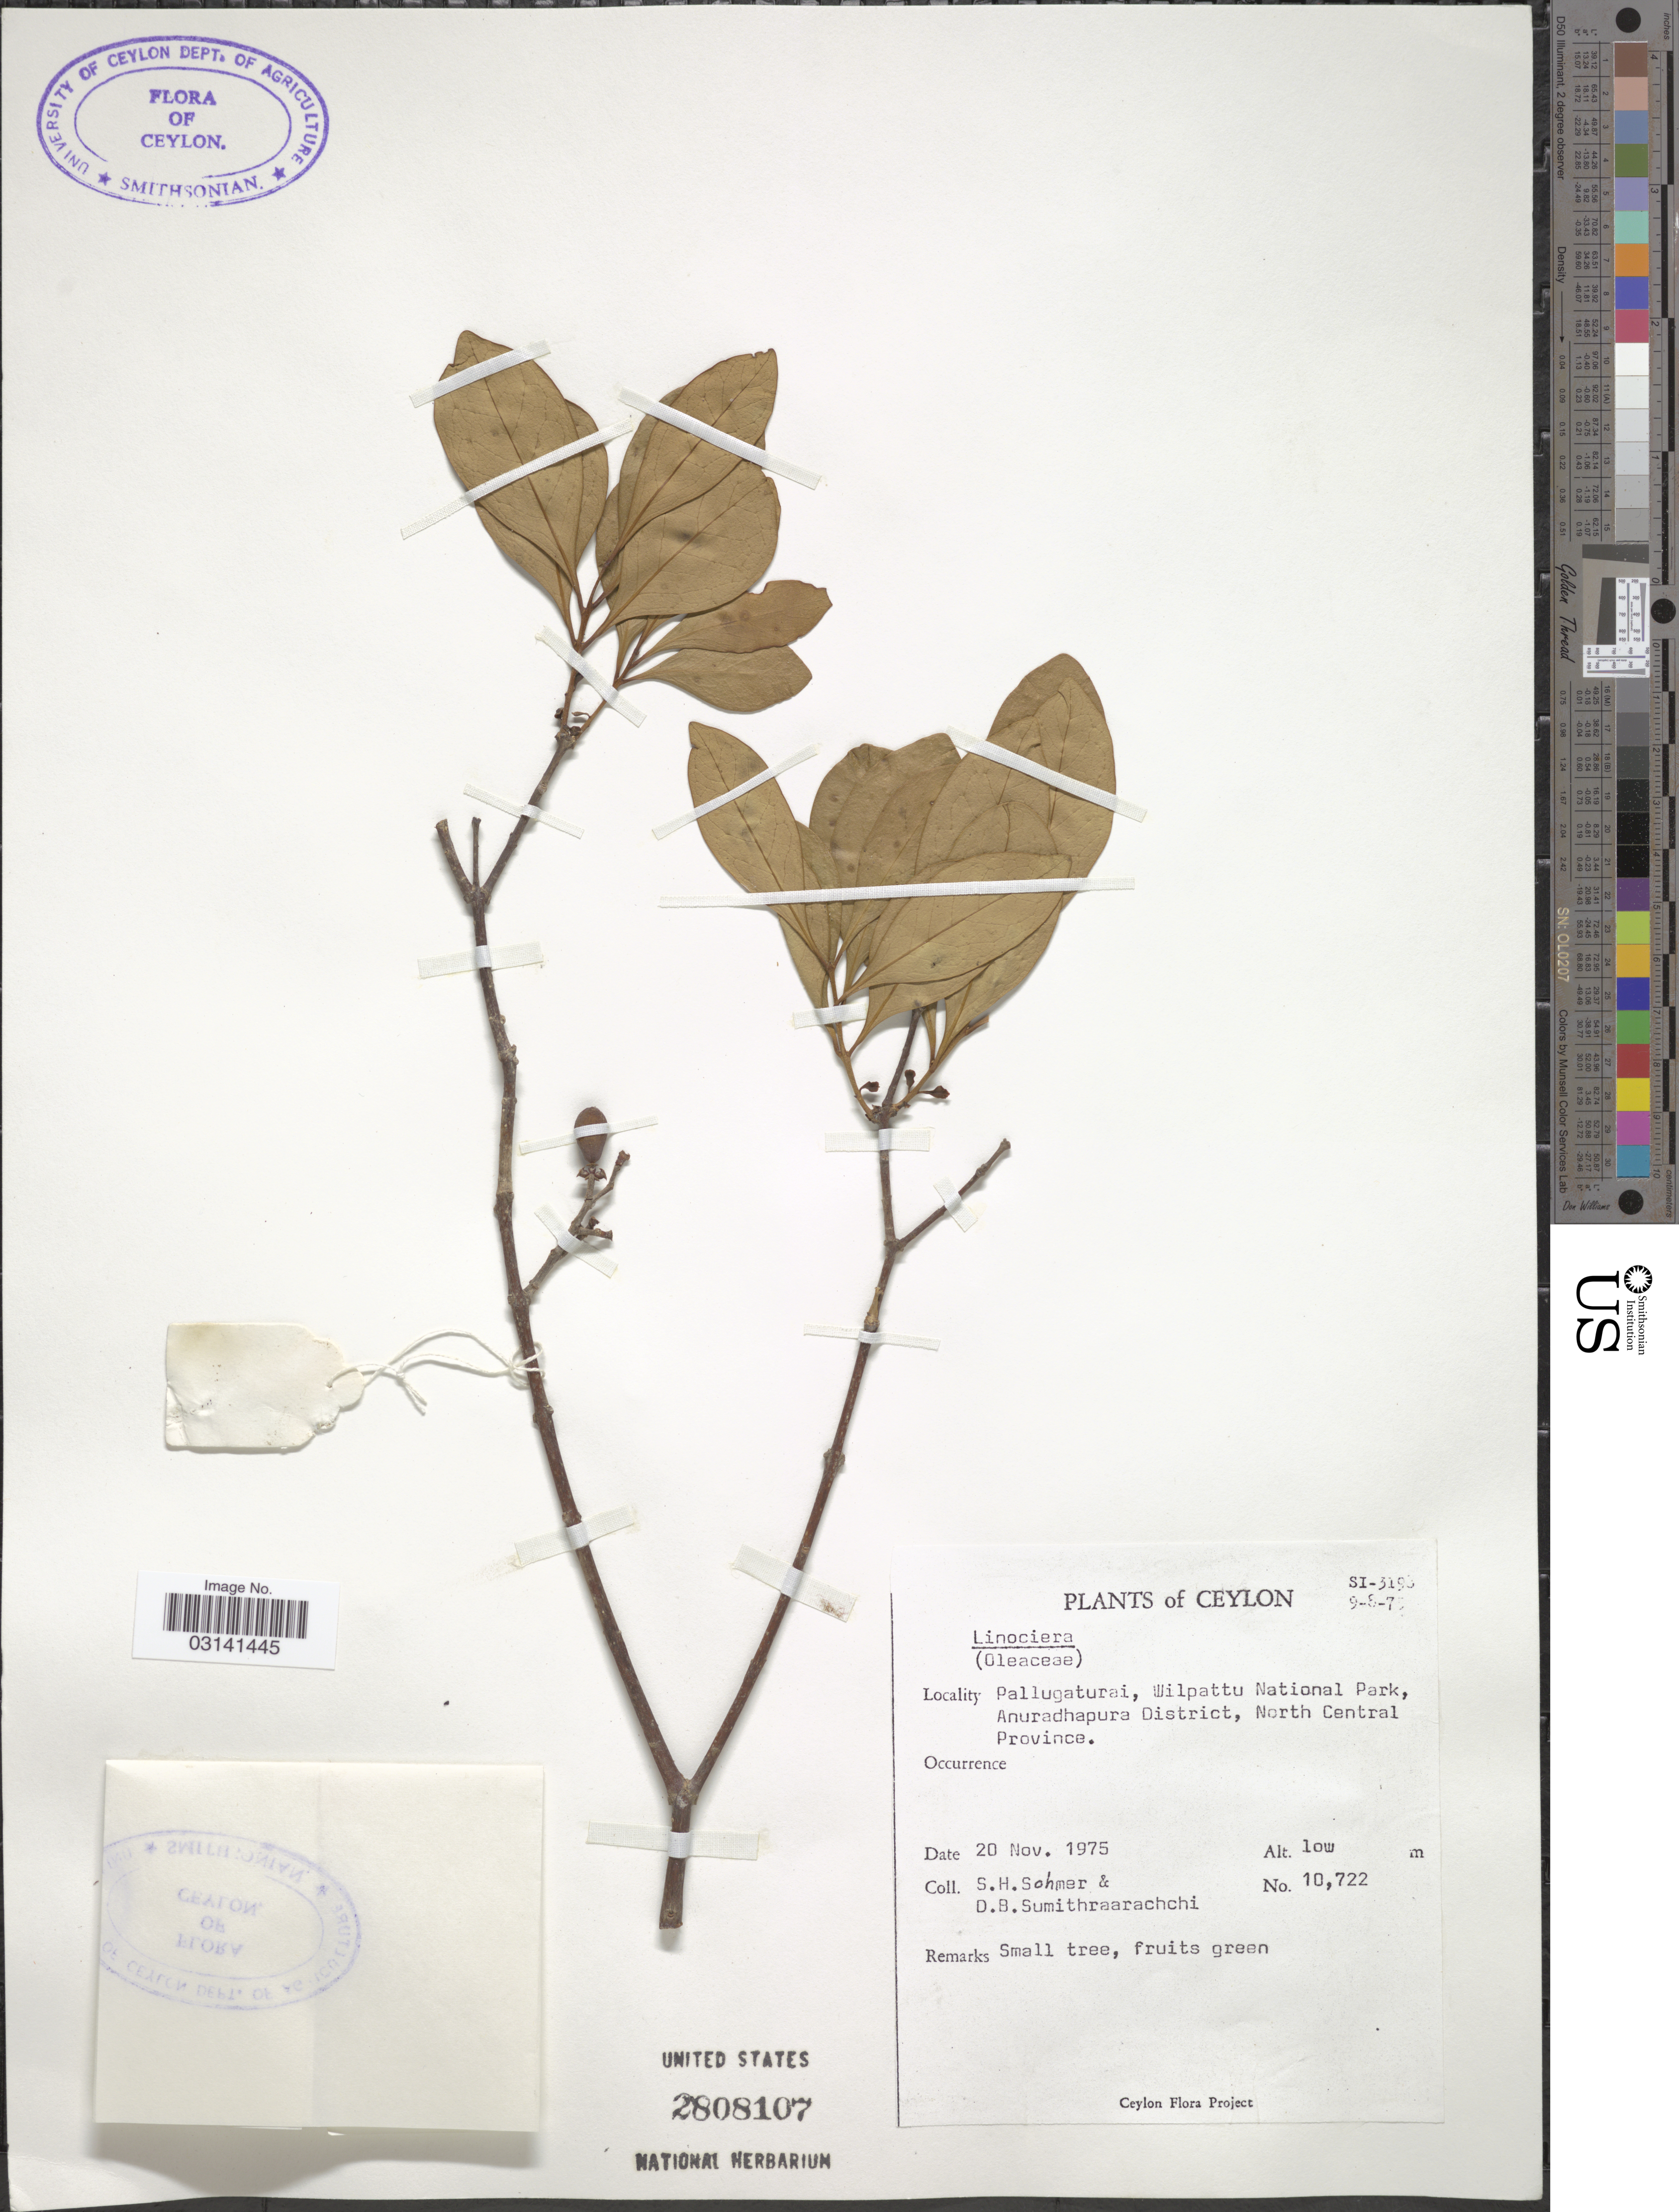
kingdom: Plantae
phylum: Tracheophyta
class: Magnoliopsida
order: Lamiales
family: Oleaceae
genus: Chionanthus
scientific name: Chionanthus sp.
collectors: S. H. Sohmer & D. B. Sumithraarachchi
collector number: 10722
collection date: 1975-11-20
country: Sri Lanka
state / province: North Central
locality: Ceylon. Pallugaturai, Wilpattu National Park, Anuradhapura District.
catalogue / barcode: US 2808107